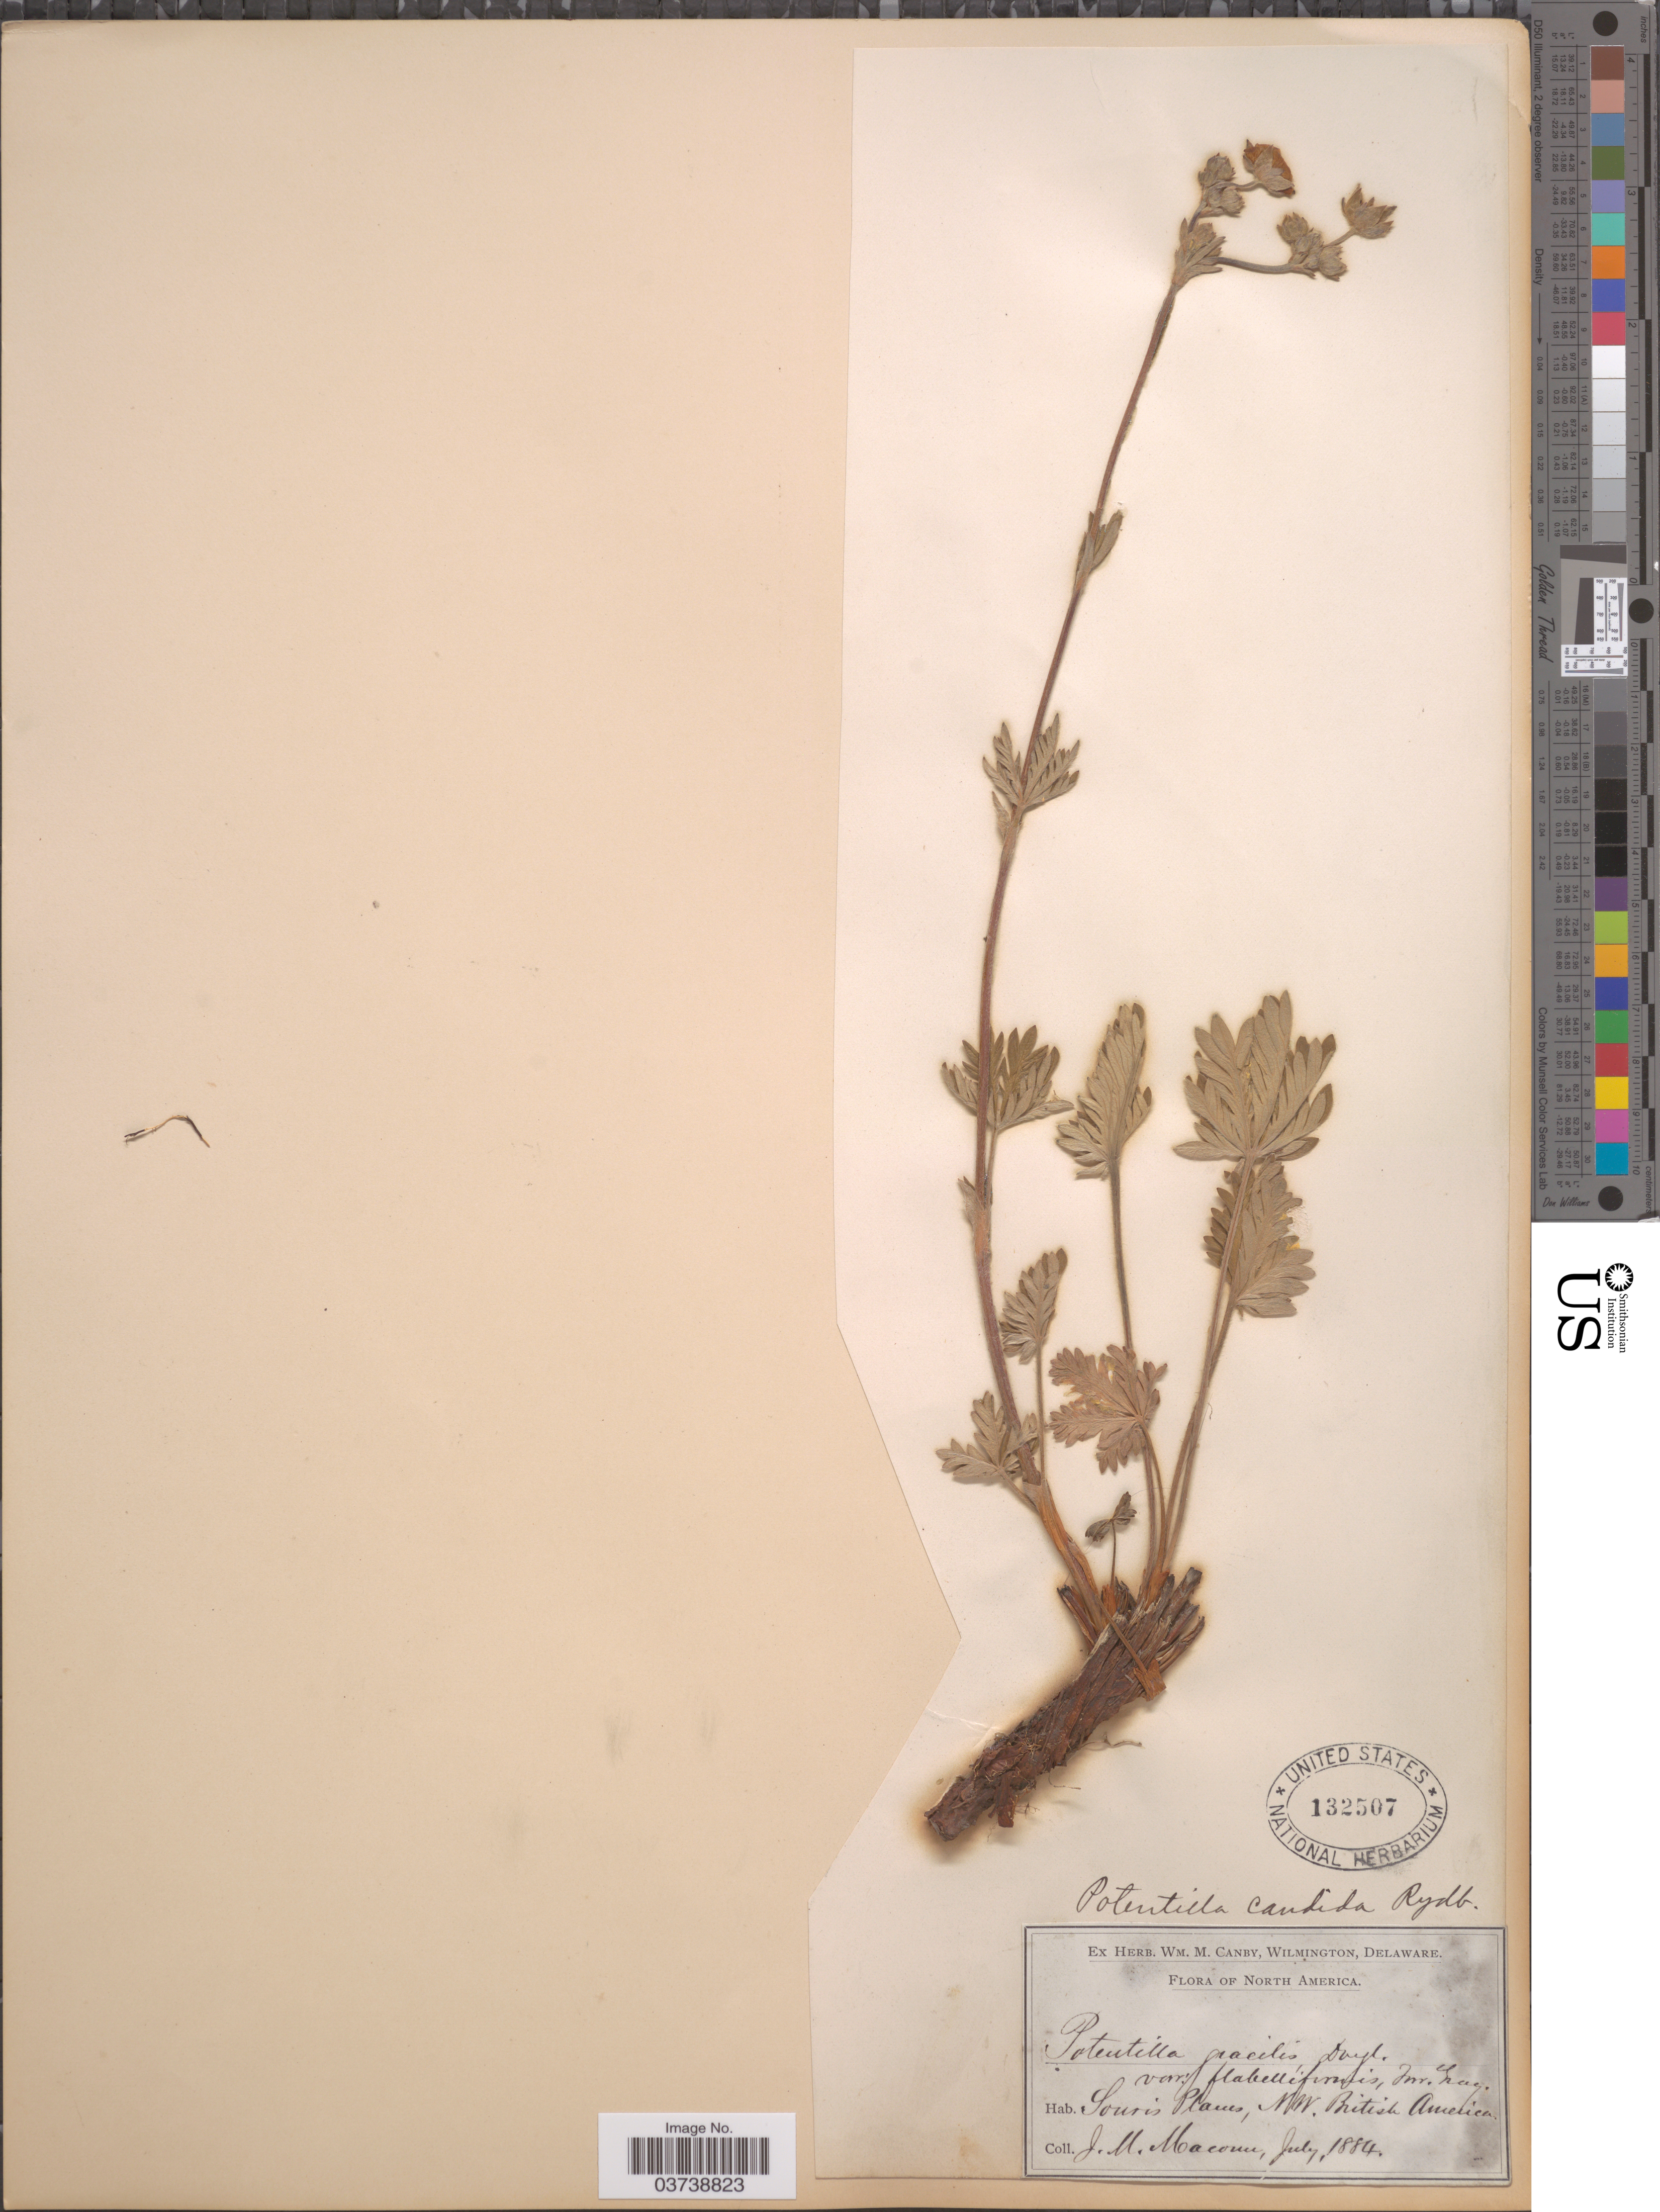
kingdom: Plantae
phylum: Tracheophyta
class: Magnoliopsida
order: Rosales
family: Rosaceae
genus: Potentilla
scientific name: Potentilla candida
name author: Rydb.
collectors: J. M. Macoun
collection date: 1884-07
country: Canada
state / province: Saskatchewan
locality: Souris Plains, NW. British America.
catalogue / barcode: US 132507